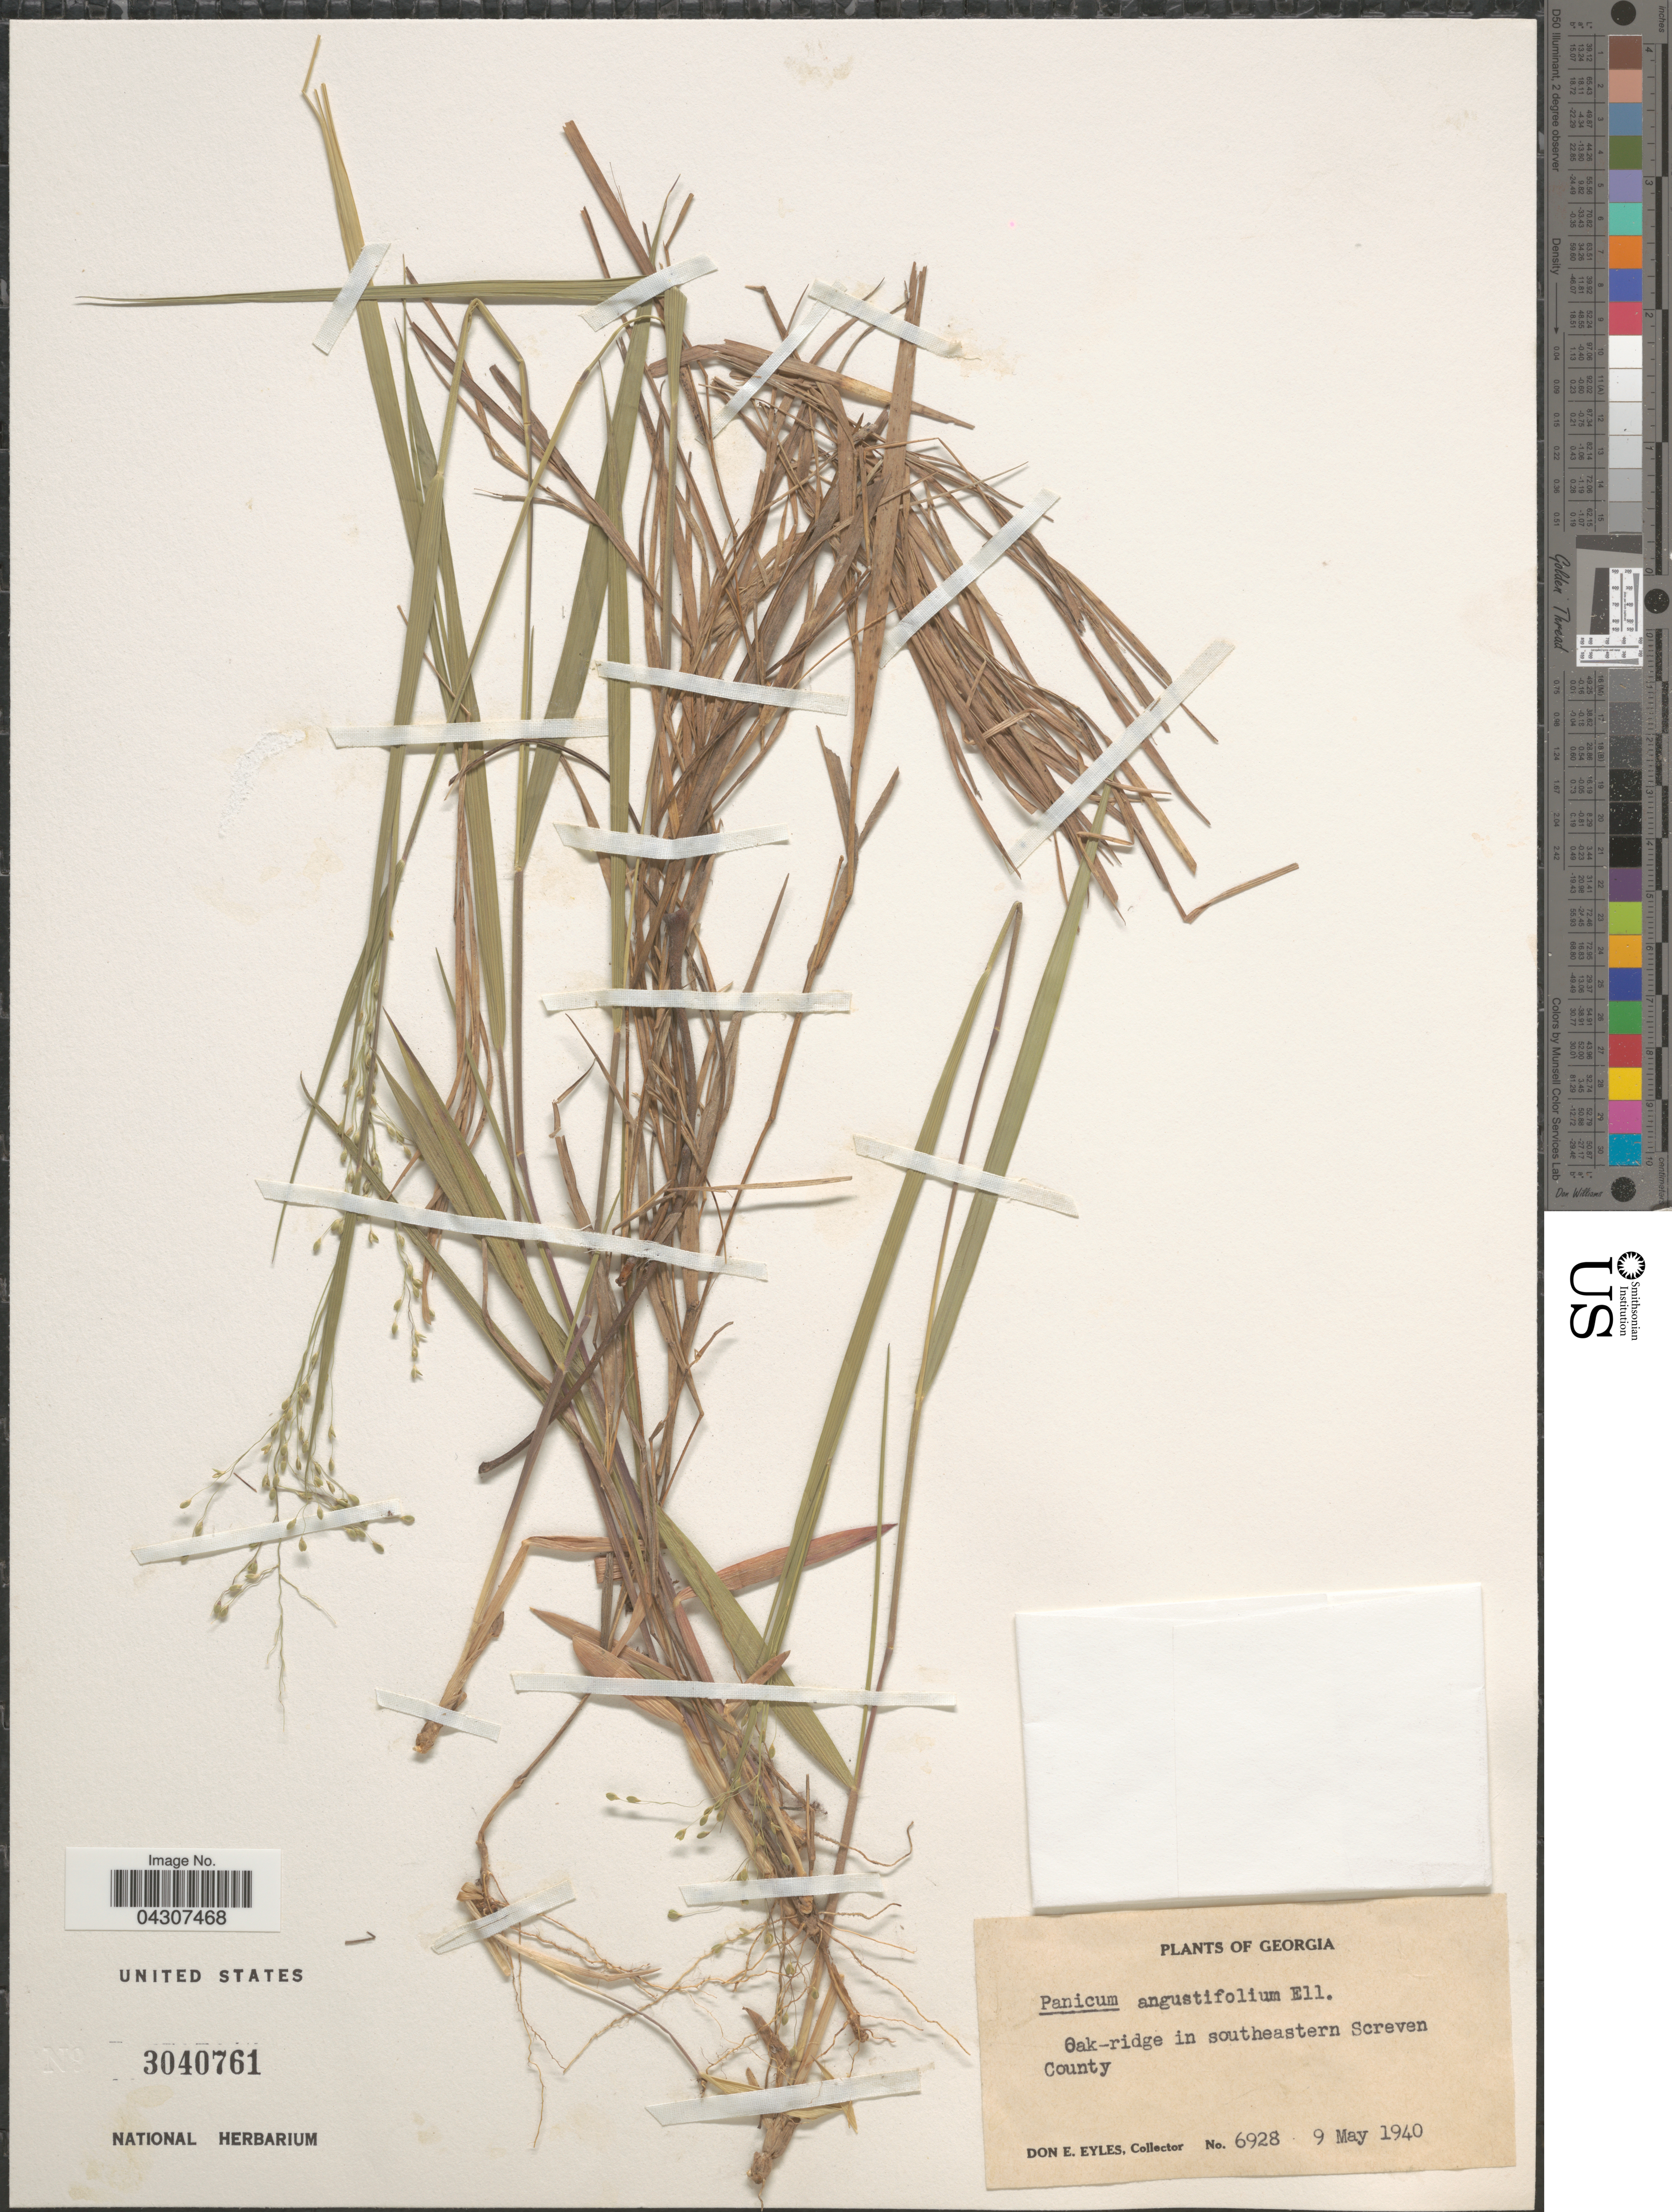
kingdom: Plantae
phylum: Tracheophyta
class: Liliopsida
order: Poales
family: Poaceae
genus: Dichanthelium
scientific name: Dichanthelium aciculare var. ramosum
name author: (Griseb.) Davidse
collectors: D. Eyles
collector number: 6928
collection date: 1940-05-09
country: United States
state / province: Georgia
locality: Oak-ridge in southeastern Screven County.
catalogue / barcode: US 3040761